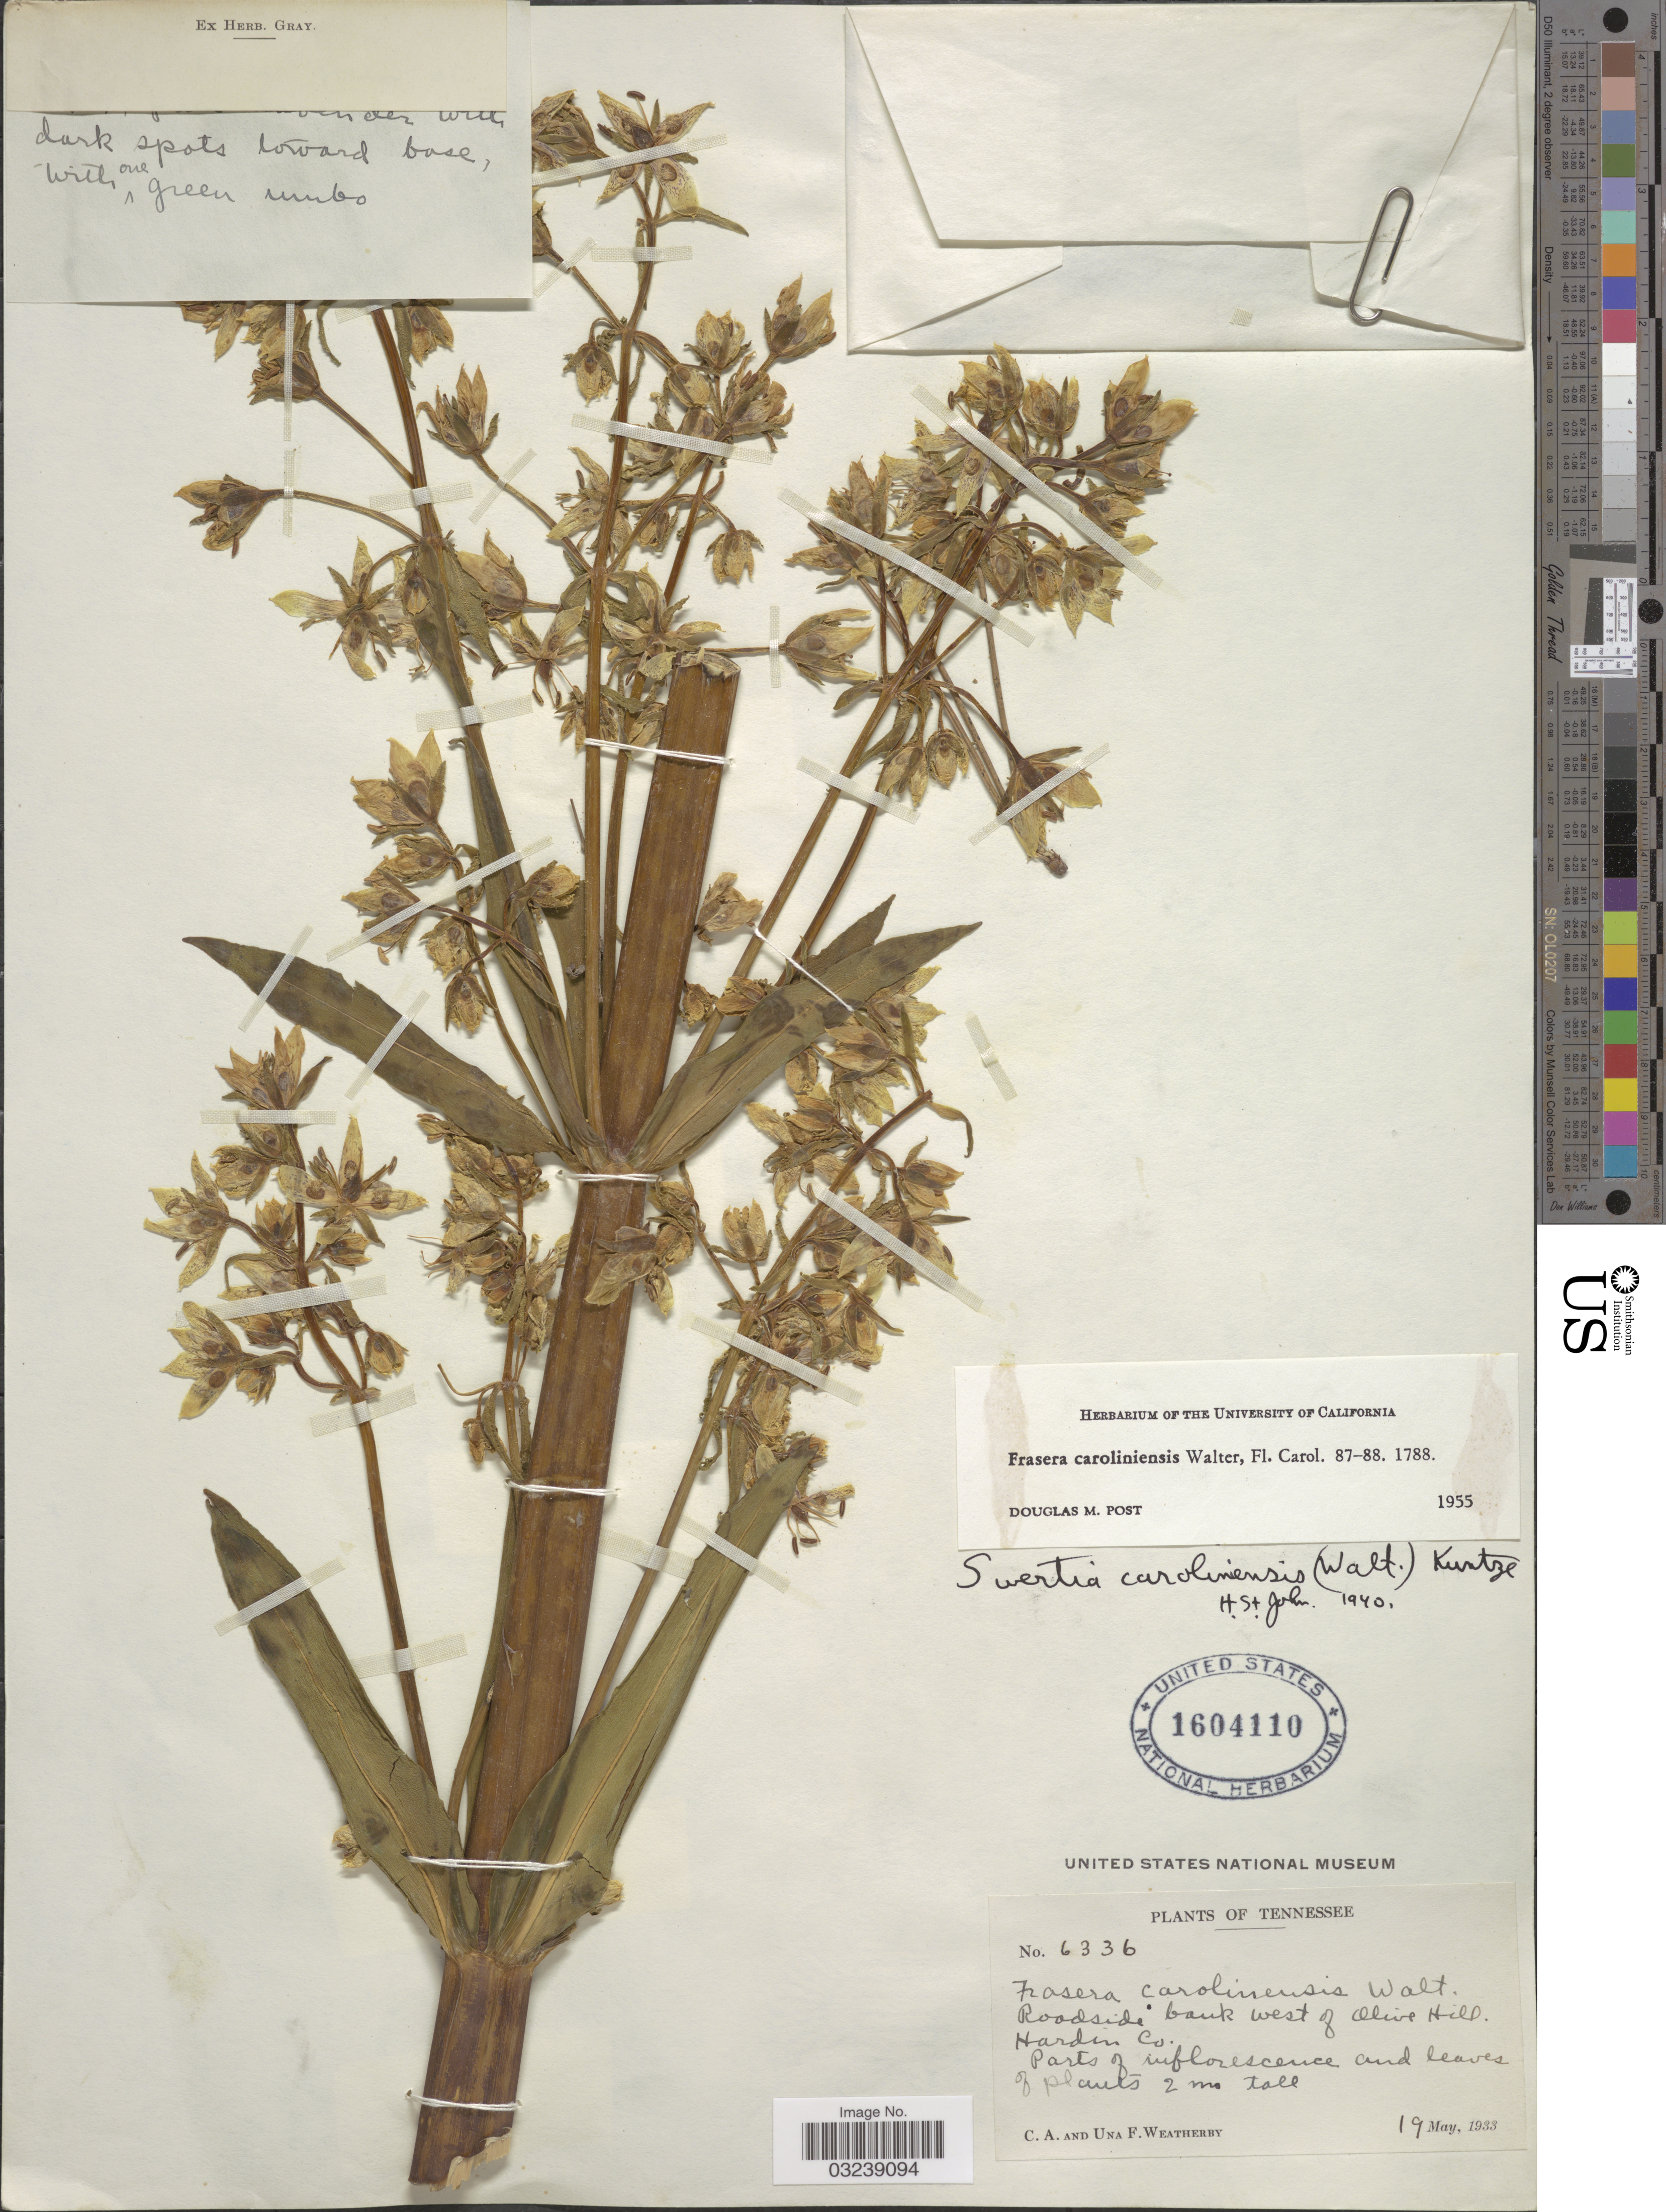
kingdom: Plantae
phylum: Tracheophyta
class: Magnoliopsida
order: Gentianales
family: Gentianaceae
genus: Frasera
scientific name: Frasera caroliniensis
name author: Walter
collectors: C. A. Weatherby & U. Weatherby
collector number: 6336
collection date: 1933-05-19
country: United States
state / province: Tennessee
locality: Roadside bank West of Olive Hill. Hardin Co.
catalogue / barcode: US 1604110